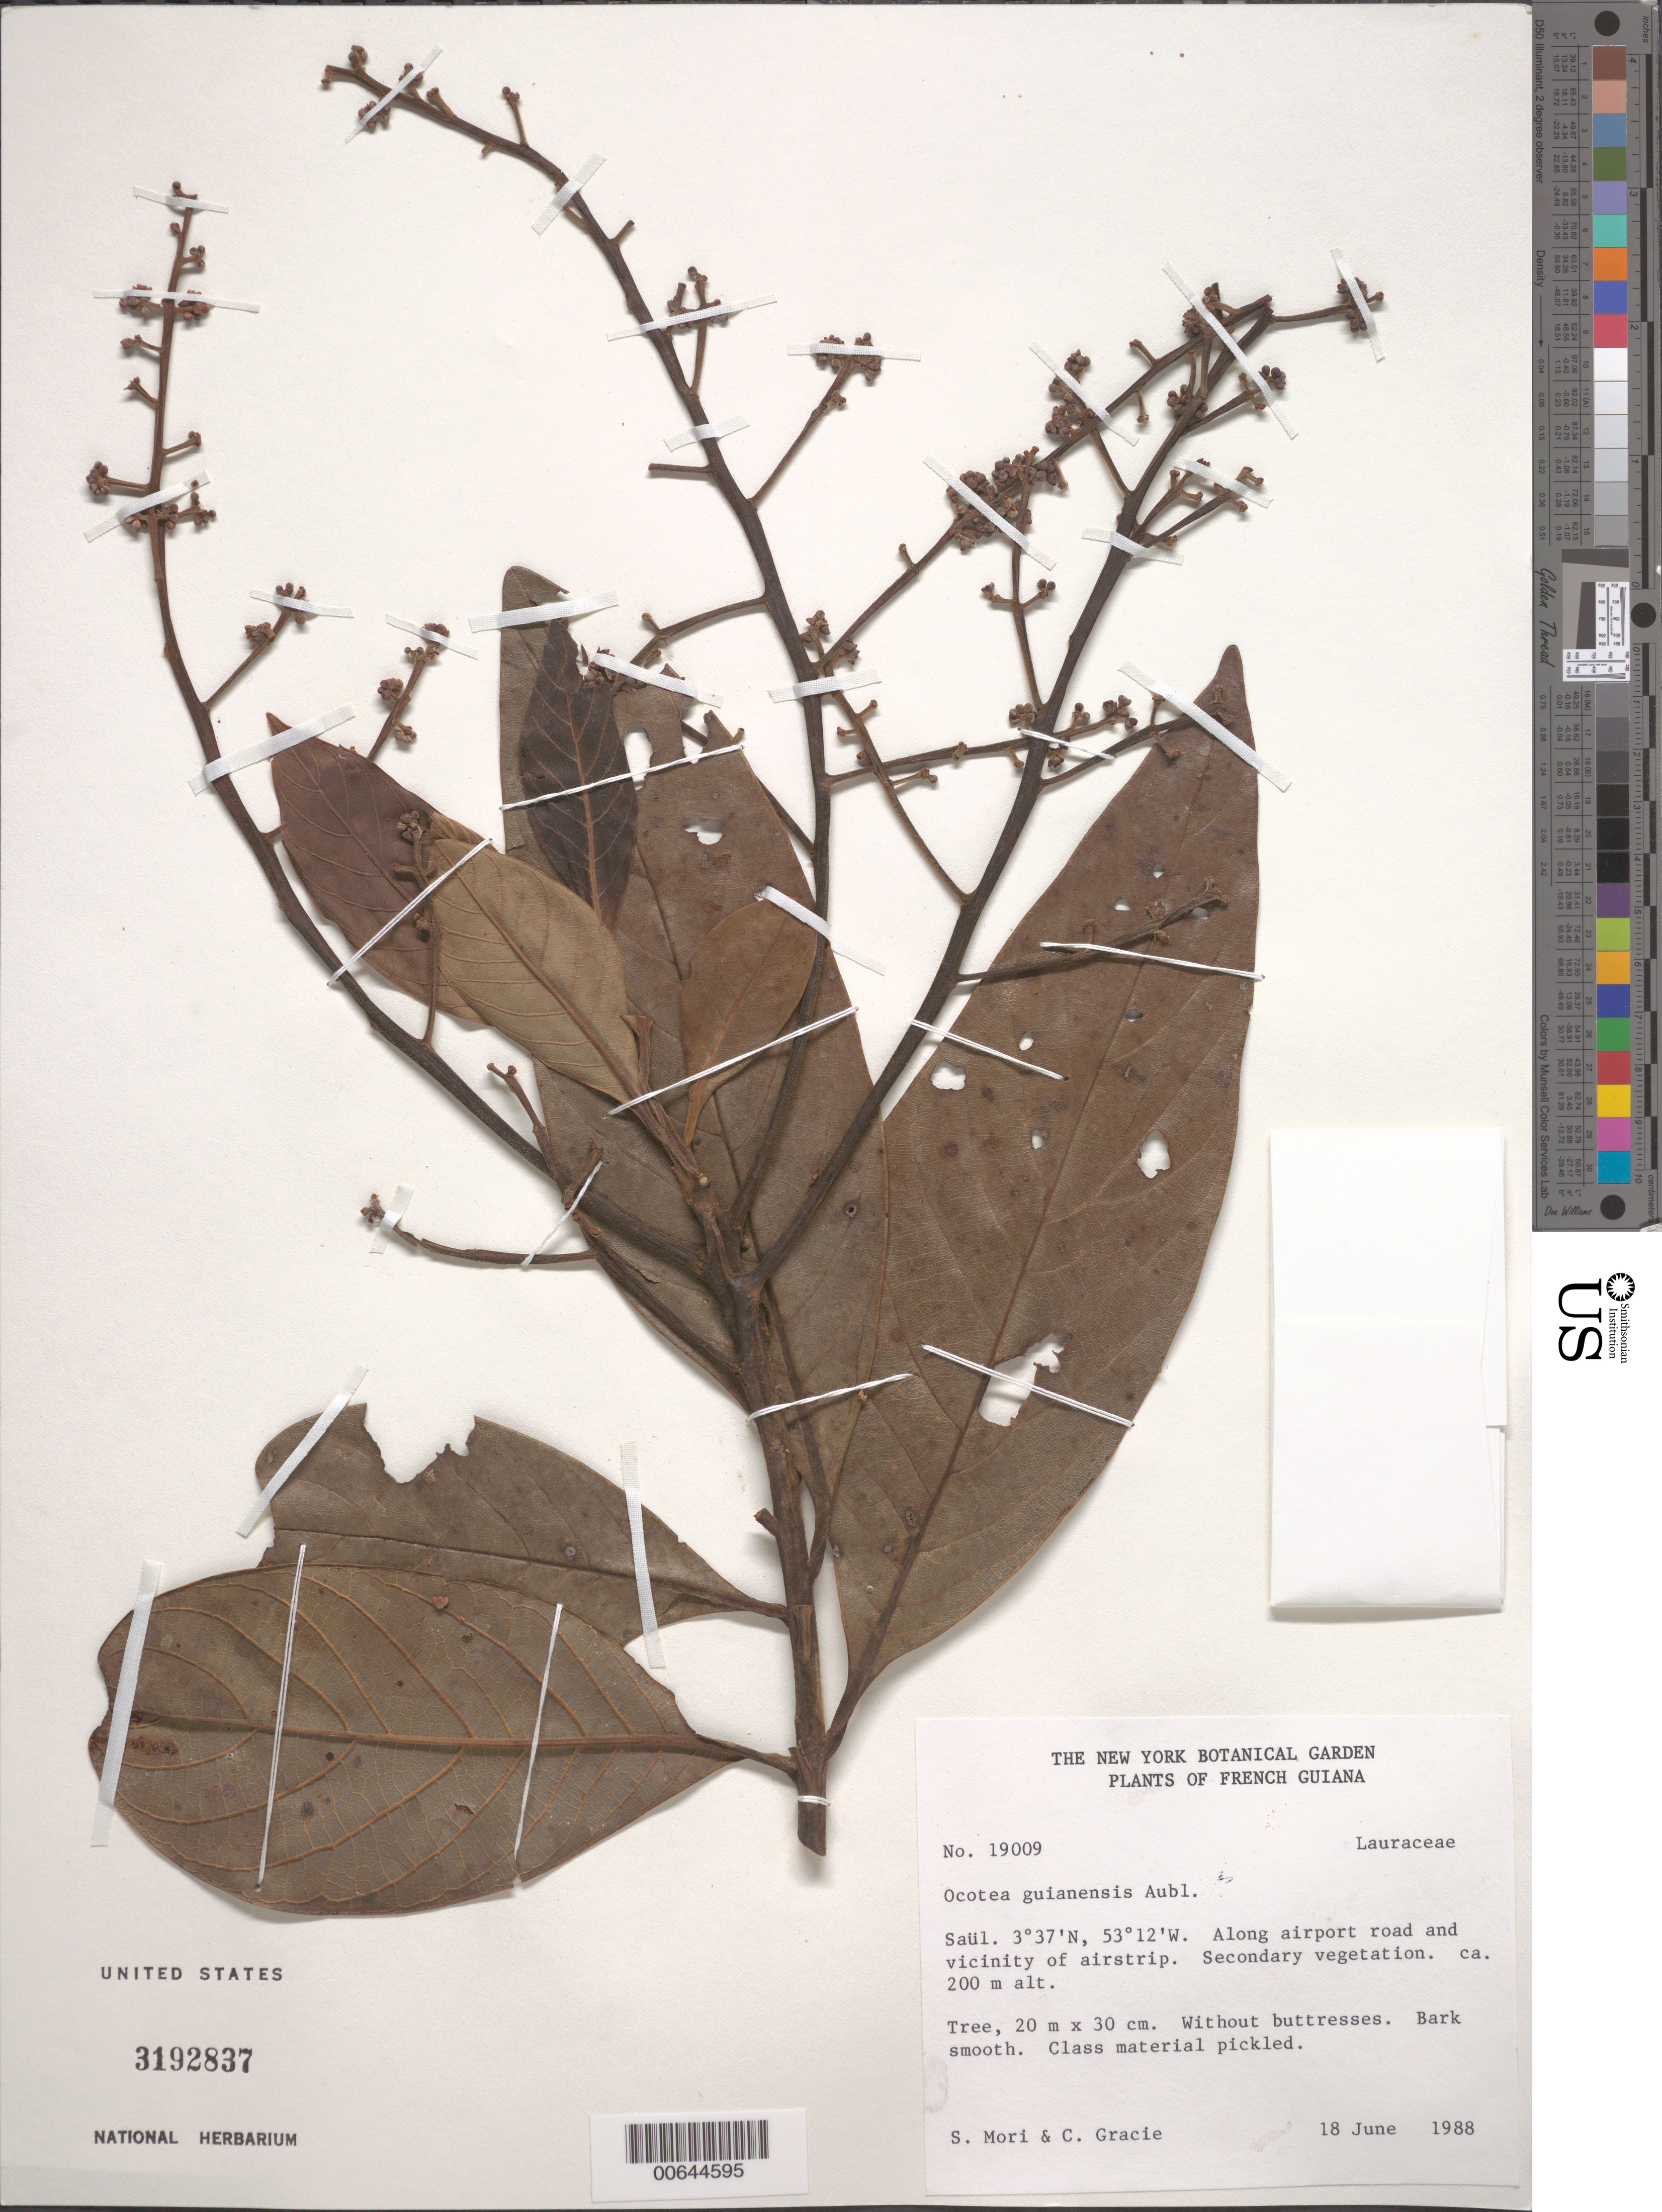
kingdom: Plantae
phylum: Tracheophyta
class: Magnoliopsida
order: Laurales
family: Lauraceae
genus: Ocotea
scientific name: Ocotea guianensis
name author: Aubl.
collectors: S. Mori & C. A. Gracie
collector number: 19009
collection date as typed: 18-Jun-88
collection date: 1988-06-18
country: French Guiana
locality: Saül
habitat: Along airport road and vicinity of airstrip. Secondary vegetation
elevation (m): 200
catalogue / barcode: US 3192837